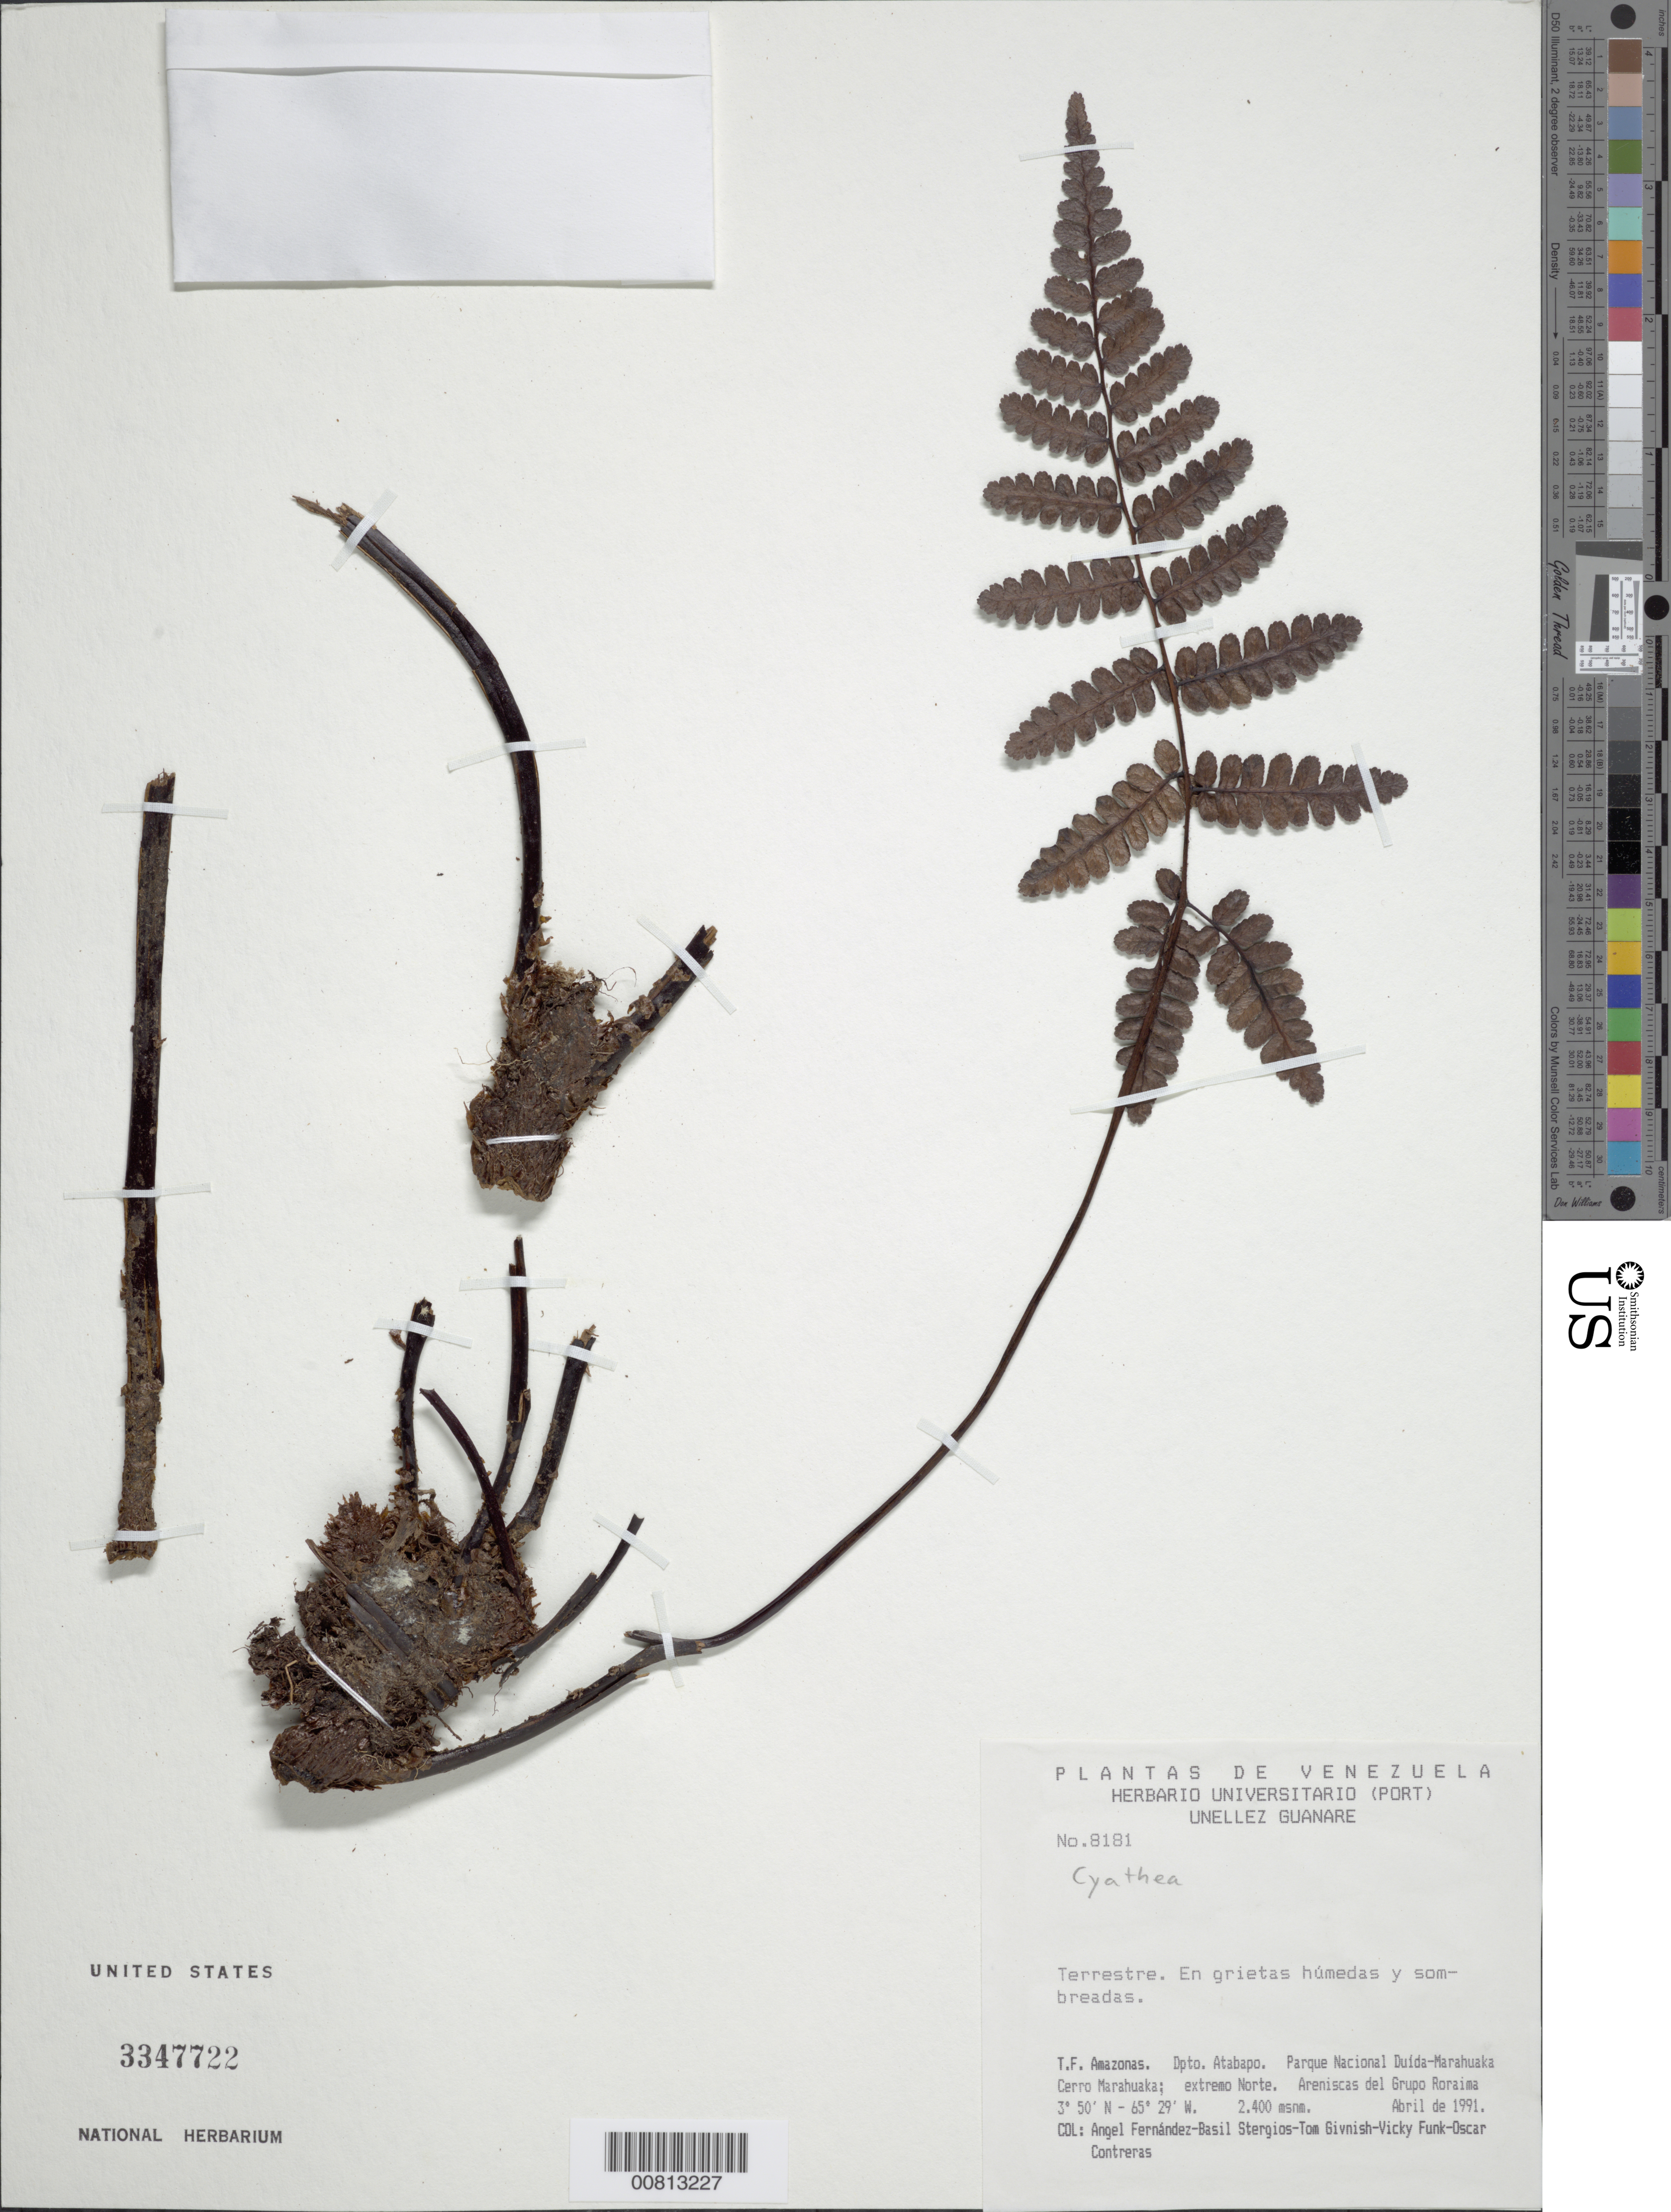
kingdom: Plantae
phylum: Tracheophyta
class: Polypodiopsida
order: Cyatheales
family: Cyatheaceae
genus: Cyathea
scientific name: Cyathea sp.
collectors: A. Fernández, B. G. Stergios, T. J. Givnish, V. Funk & O. Contreras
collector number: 8181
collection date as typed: Apr-91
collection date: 1991-04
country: Venezuela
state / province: Amazonas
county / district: Atabapo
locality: Parque Nacional Duída-Marahuaka, Cerro Marahuaka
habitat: Grietas húmedas y sombreadas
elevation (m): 2400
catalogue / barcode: US 3347722